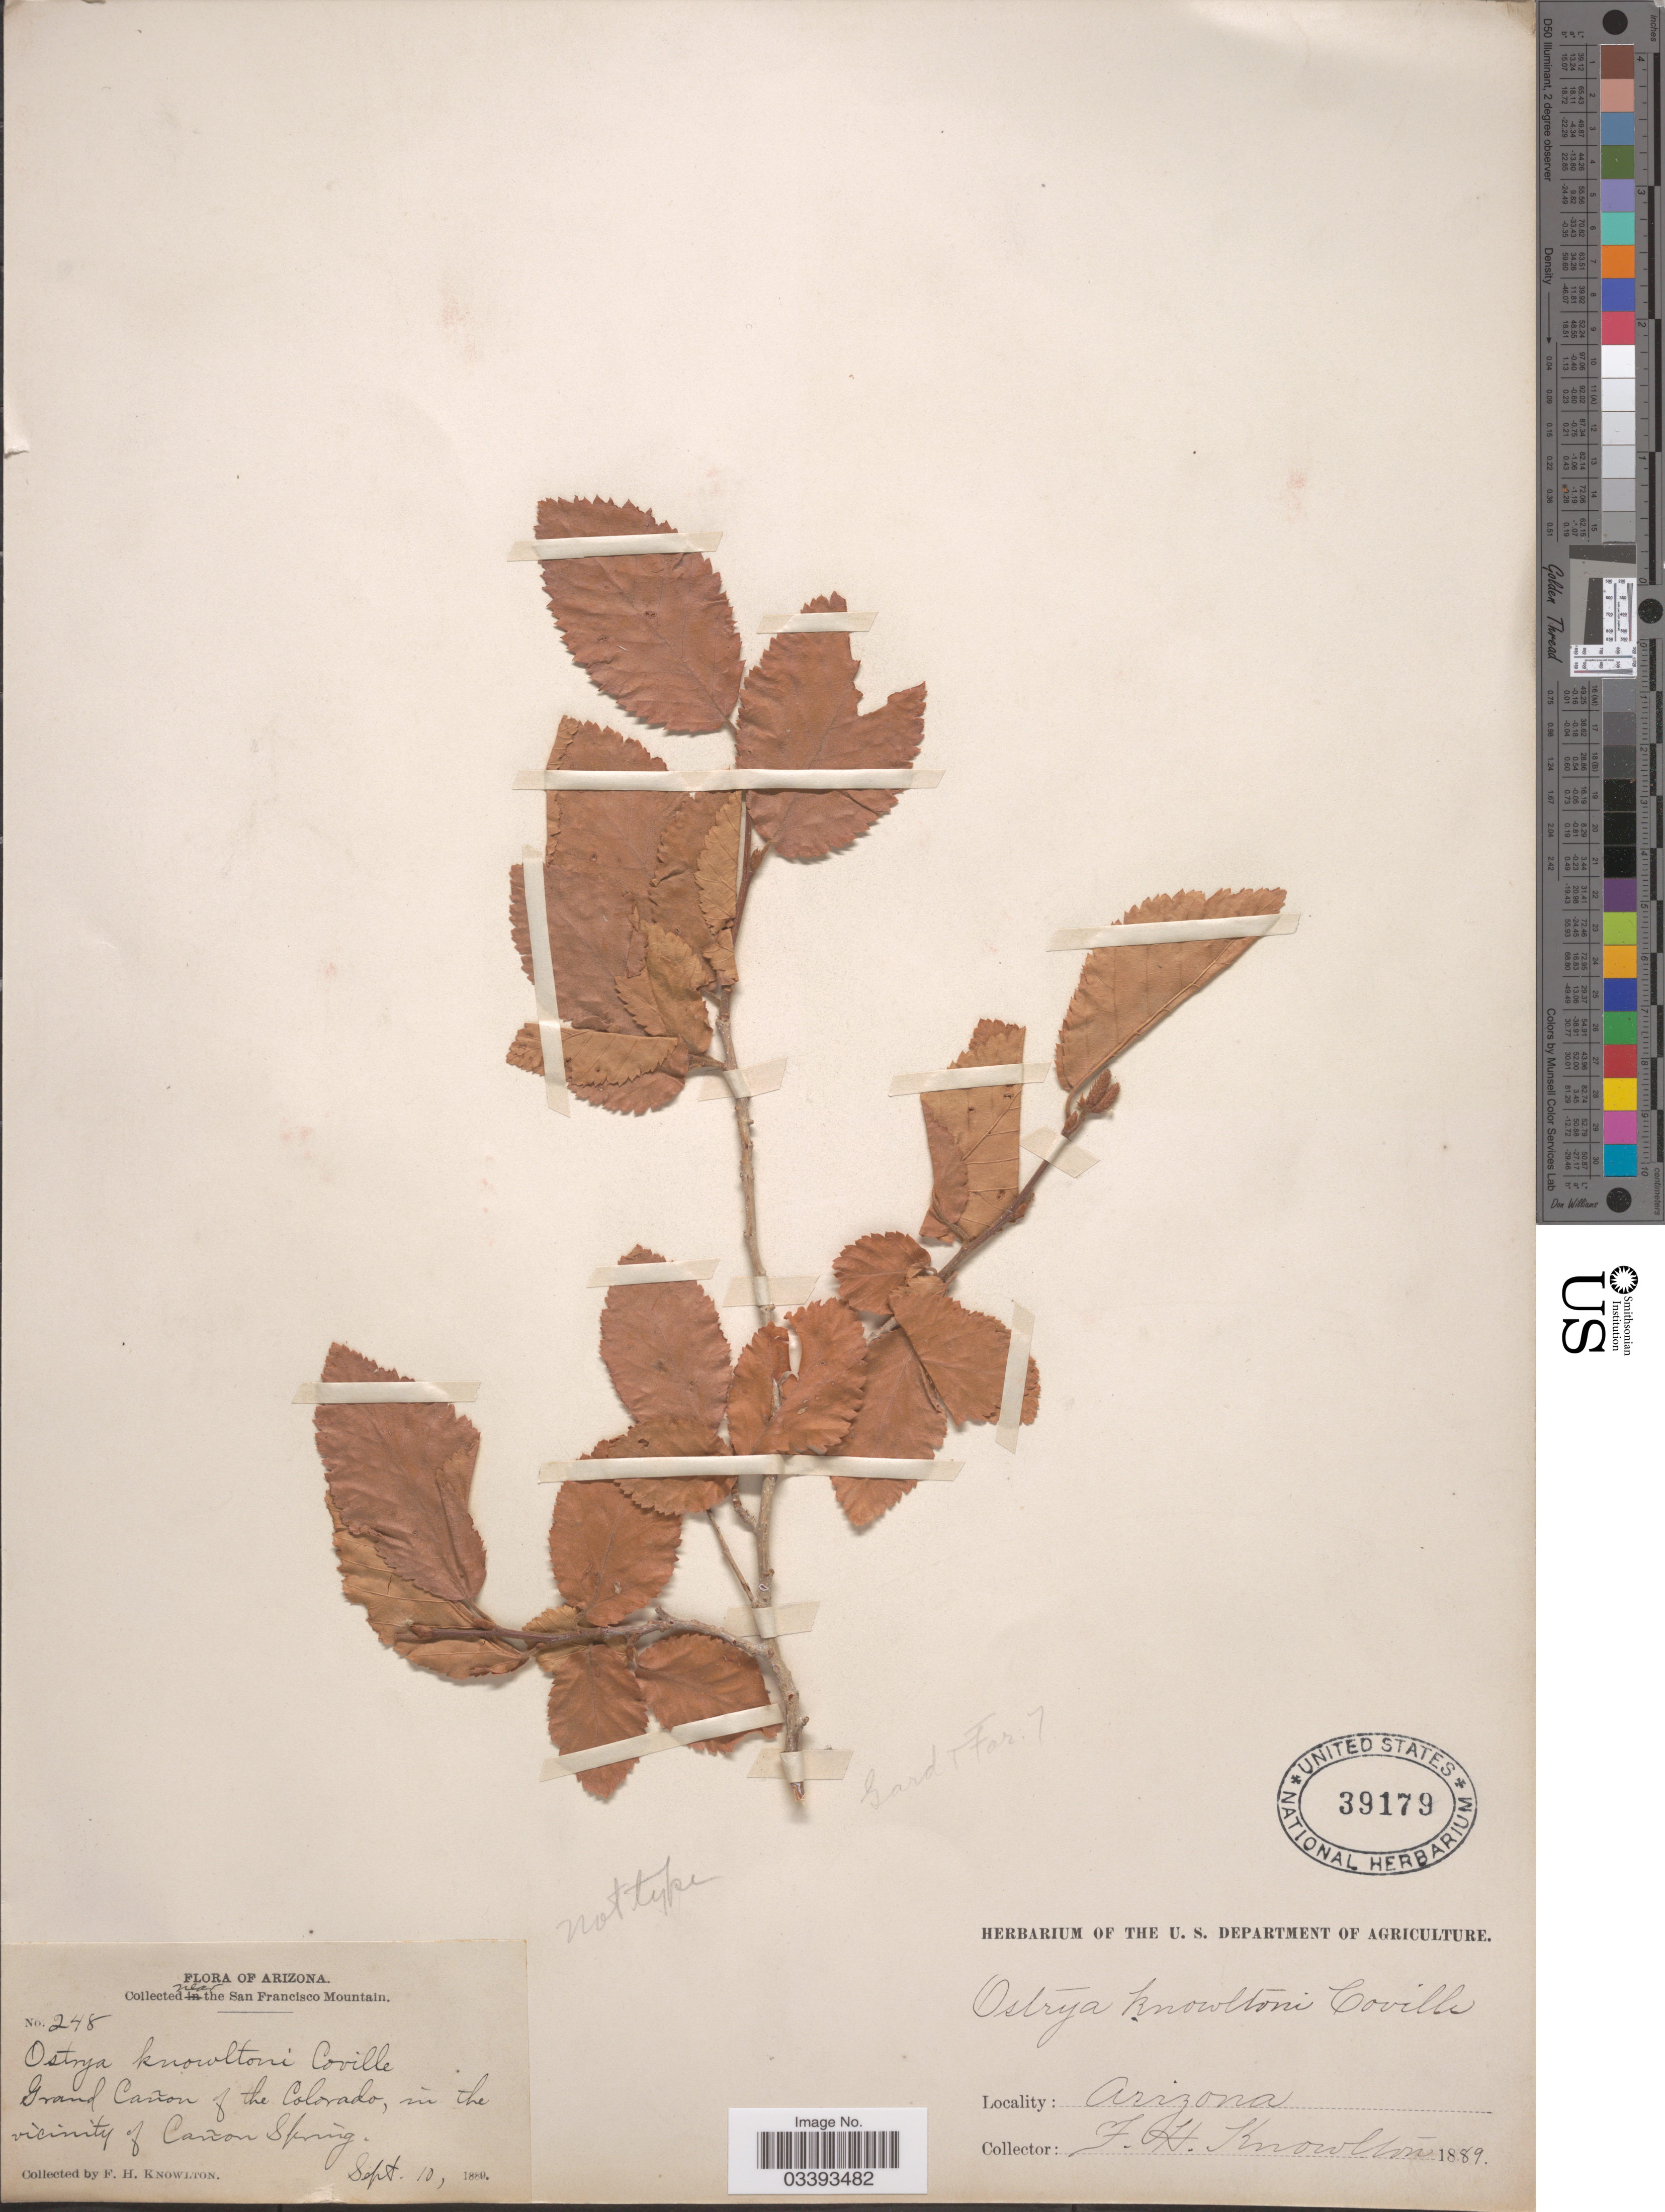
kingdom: Plantae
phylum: Tracheophyta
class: Magnoliopsida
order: Fagales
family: Betulaceae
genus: Ostrya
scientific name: Ostrya knowltoni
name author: Coville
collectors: F. H. Knowlton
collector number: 248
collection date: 1889-09-10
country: United States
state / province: Arizona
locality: Near the San Francisco Mountain. Grand Cañon of the Colorado, on the vicinity of Cañon Spring.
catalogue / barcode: US 39179